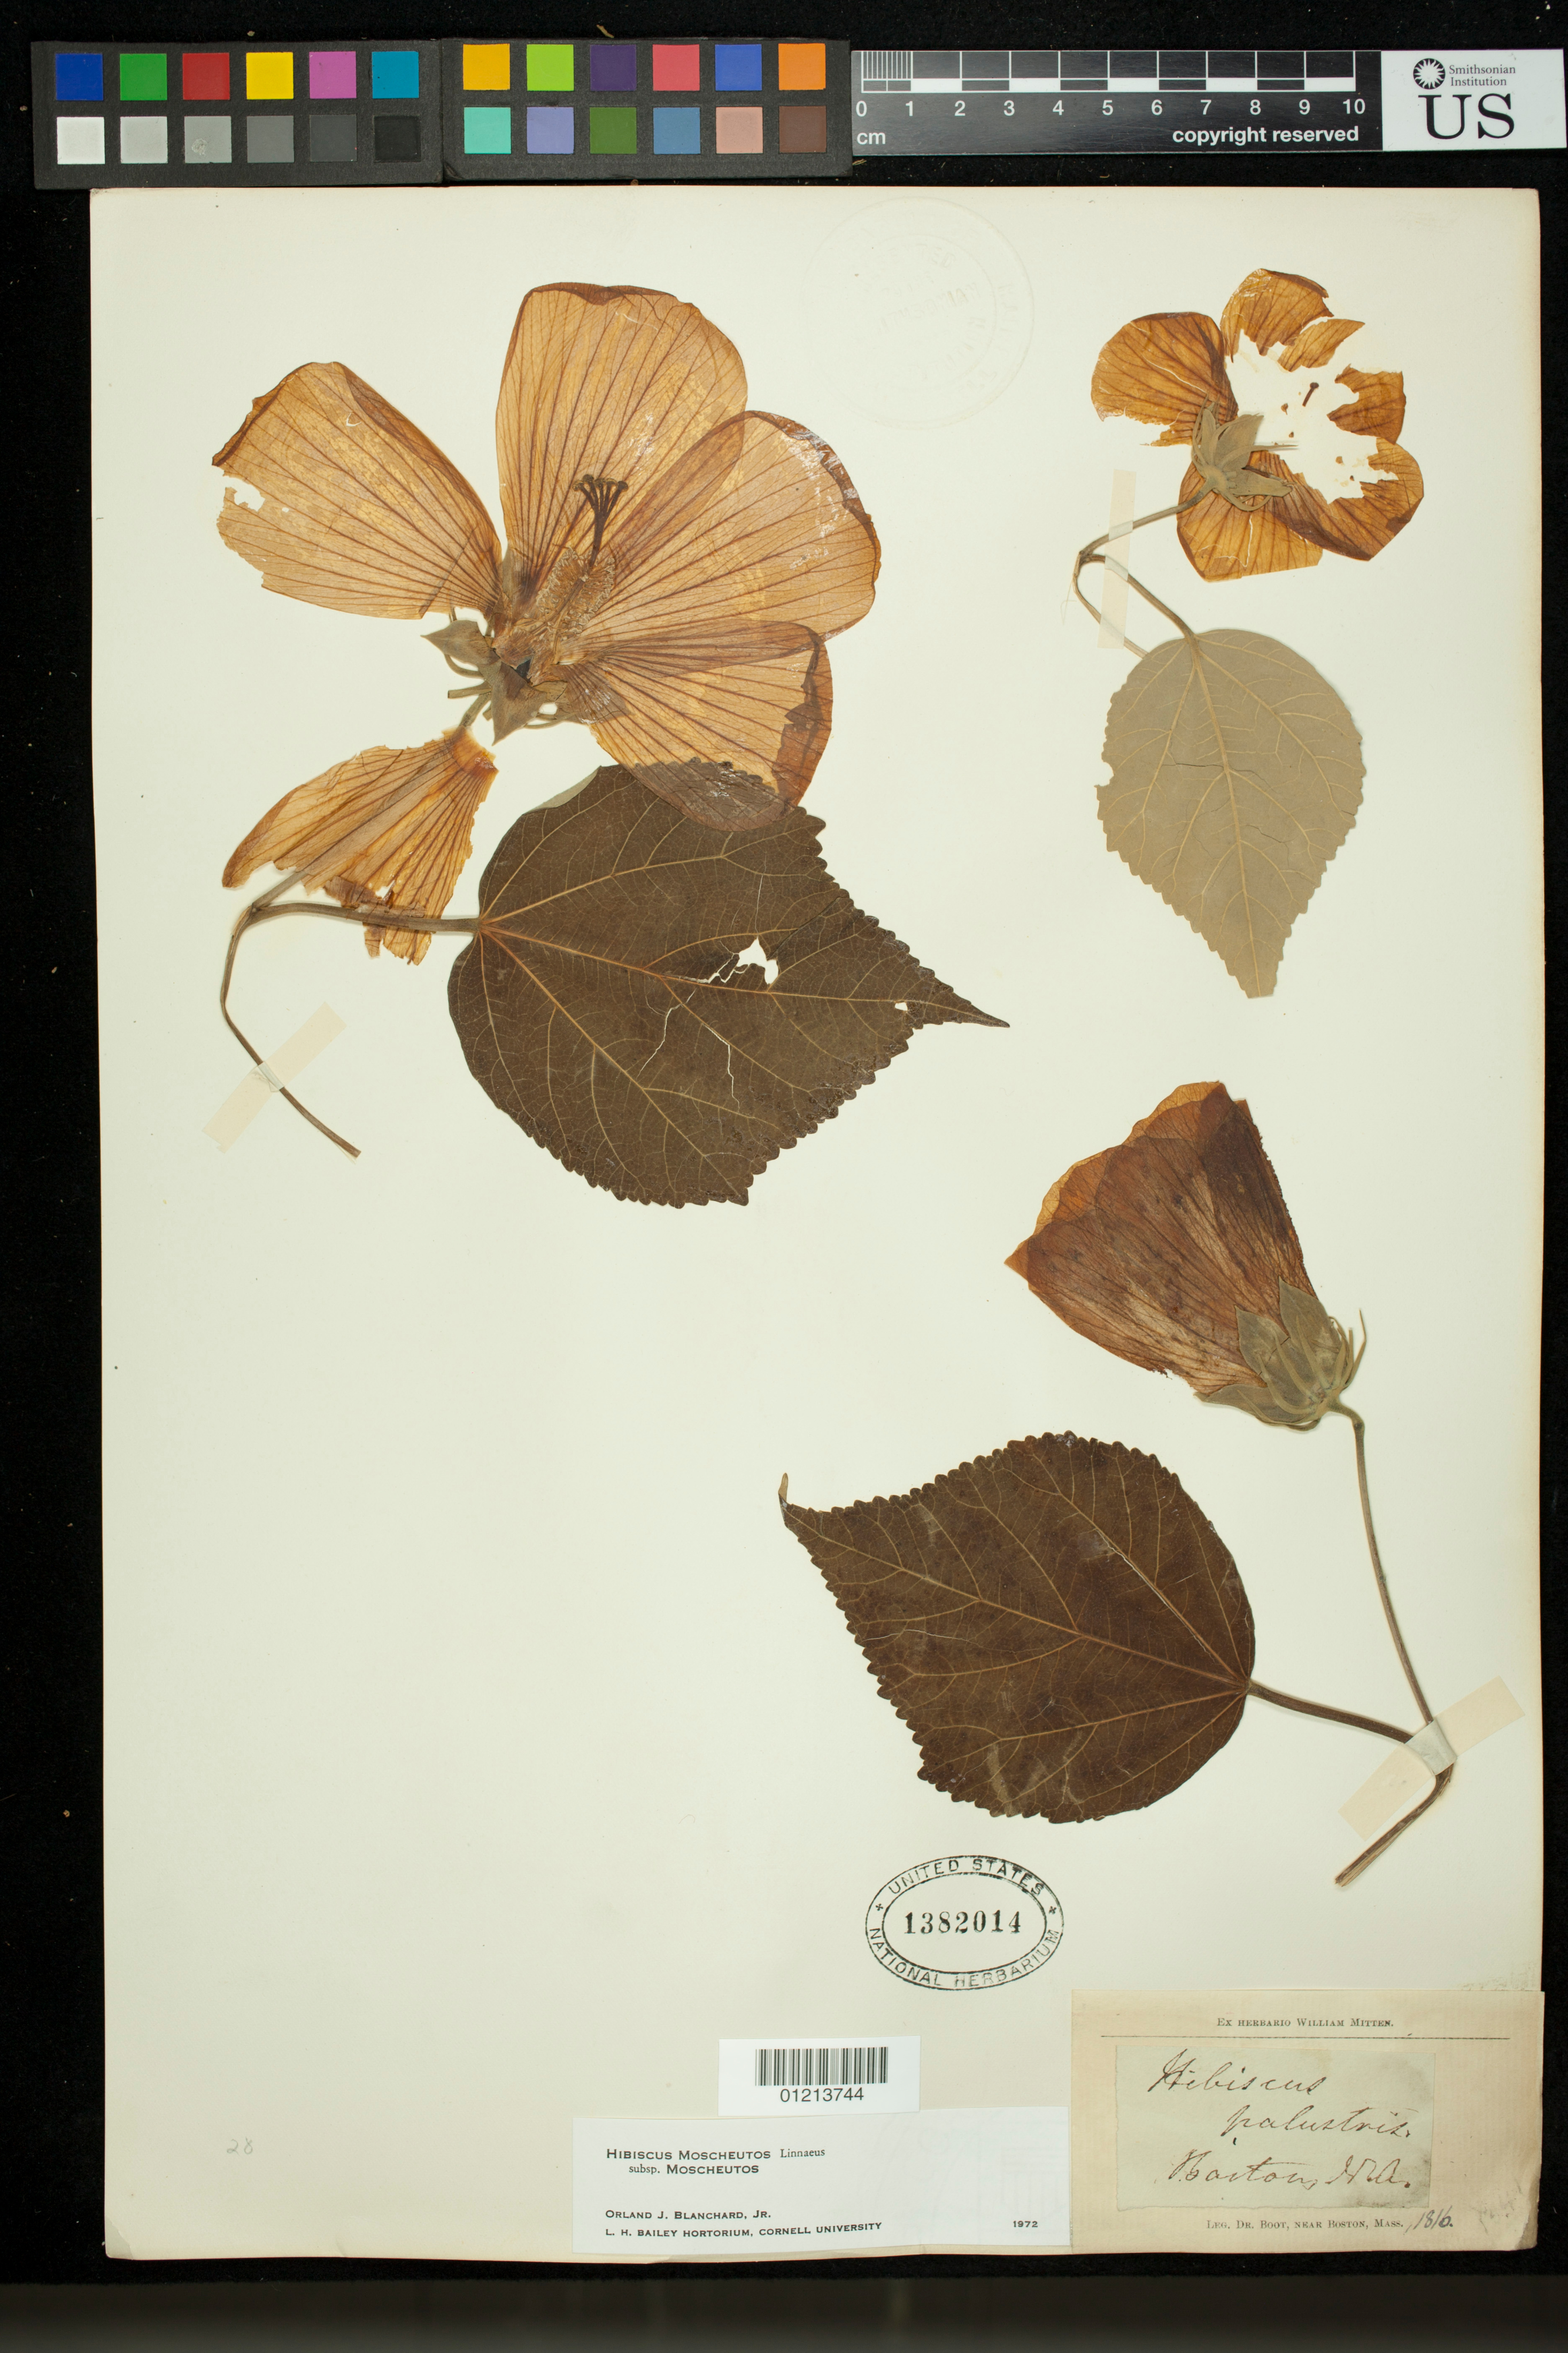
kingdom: Plantae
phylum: Tracheophyta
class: Magnoliopsida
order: Malvales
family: Malvaceae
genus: Hibiscus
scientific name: Hibiscus moscheutos subsp. moscheutos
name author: L.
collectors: -. Boot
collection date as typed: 1816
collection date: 1816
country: United States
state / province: Massachusetts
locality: Near Boston, MA.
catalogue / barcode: US 1382014